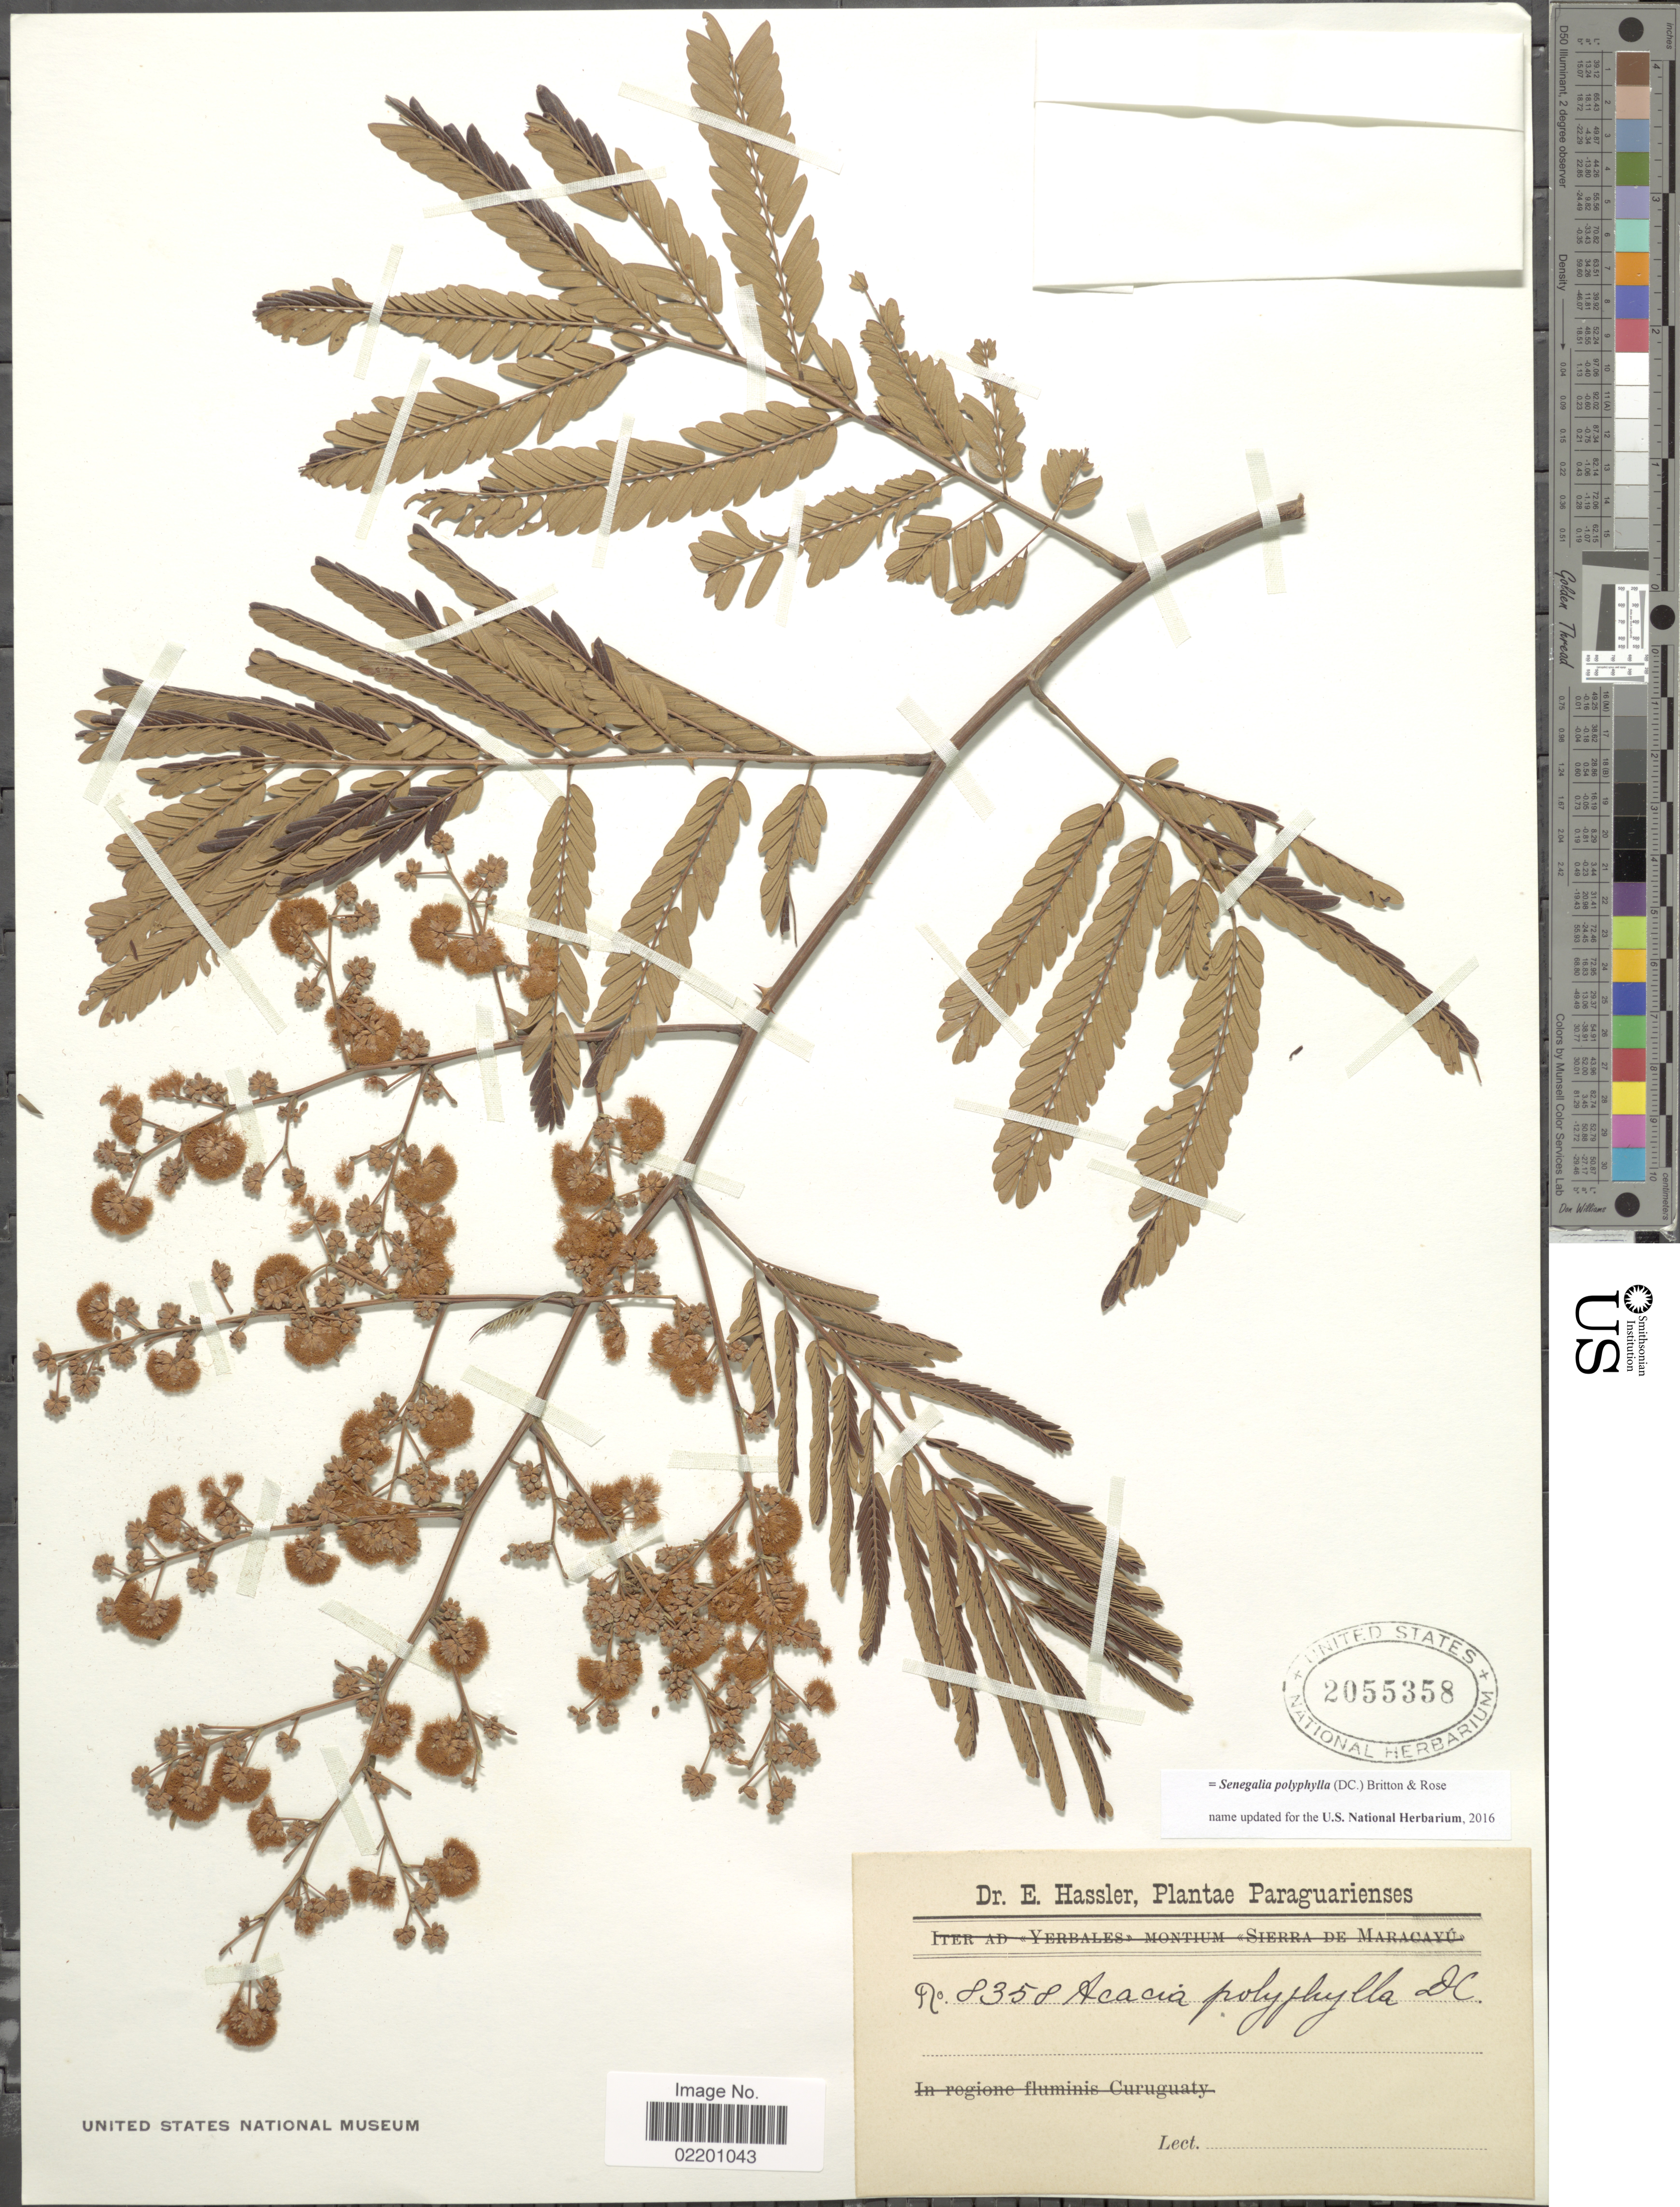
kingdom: Plantae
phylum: Tracheophyta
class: Magnoliopsida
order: Fabales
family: Fabaceae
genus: Senegalia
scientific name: Senegalia polyphylla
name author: (DC.) Britton & Rose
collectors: E. Hassler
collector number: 8358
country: Paraguay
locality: Paraguarienses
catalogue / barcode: US 2055358